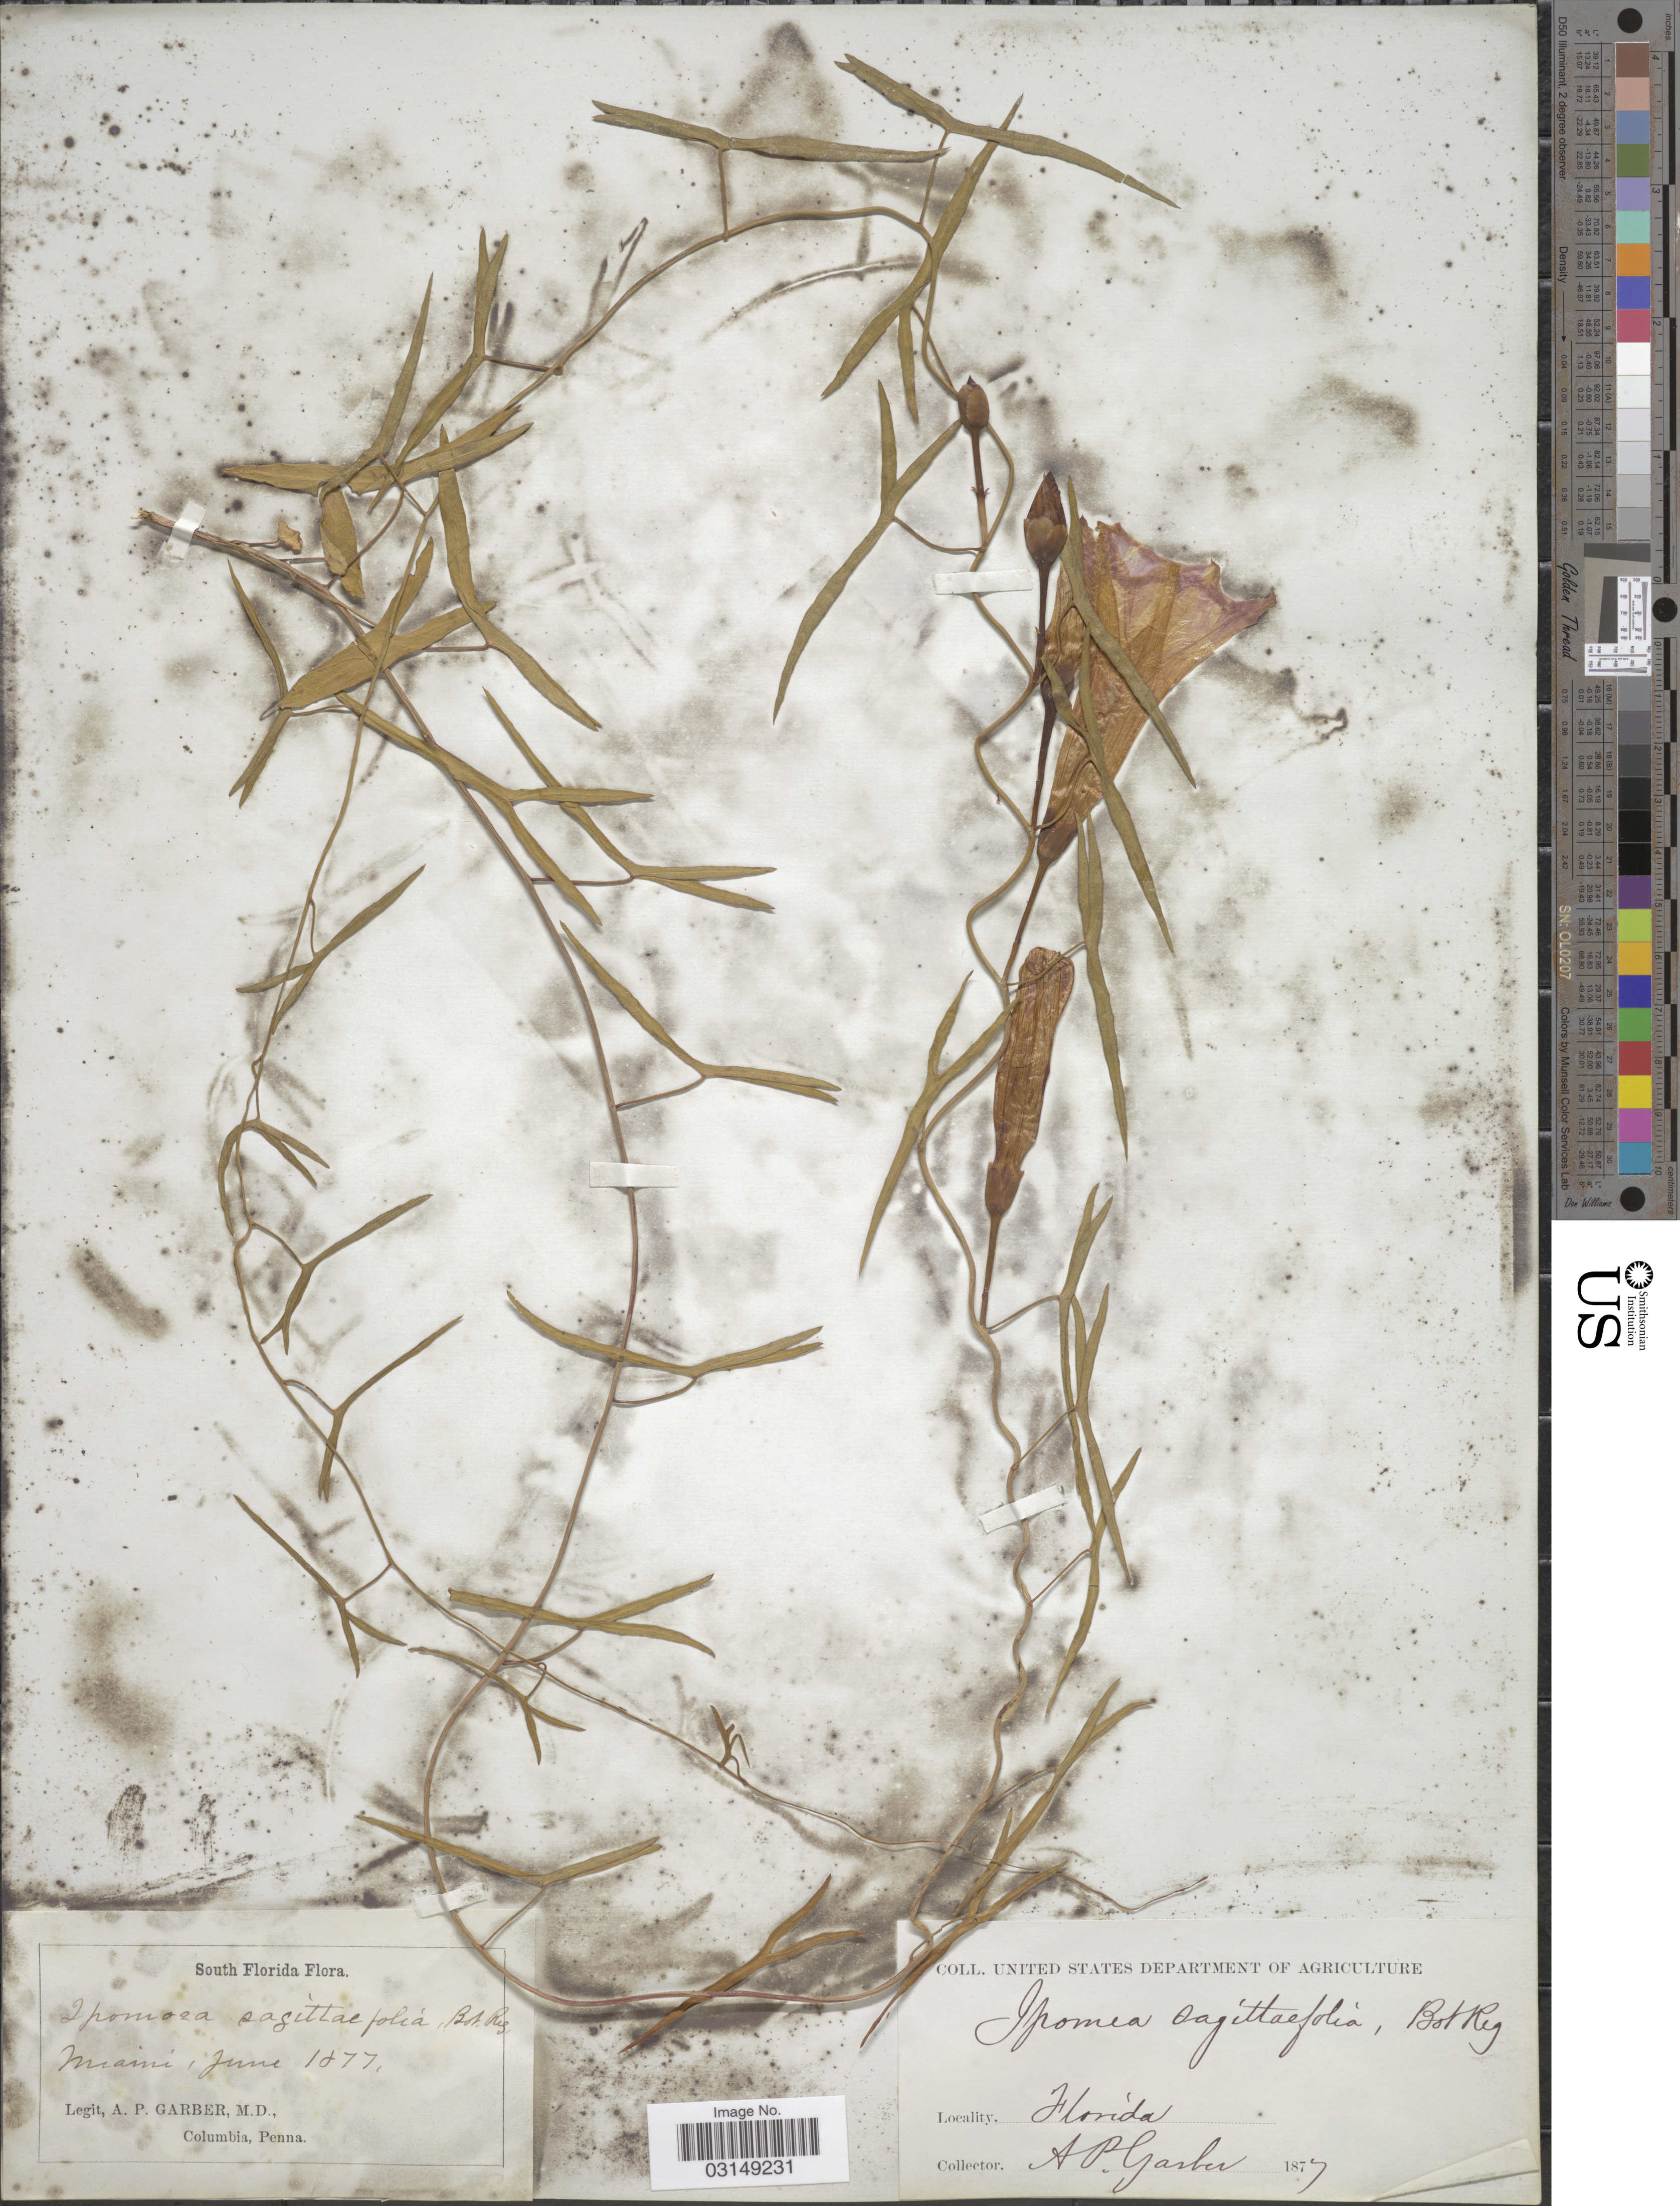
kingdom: Plantae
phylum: Tracheophyta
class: Magnoliopsida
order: Solanales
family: Convolvulaceae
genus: Ipomoea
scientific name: Ipomoea sagittata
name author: Poir.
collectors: A. P. Garber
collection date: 1877-06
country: United States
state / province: Florida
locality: South Florida. Miami.